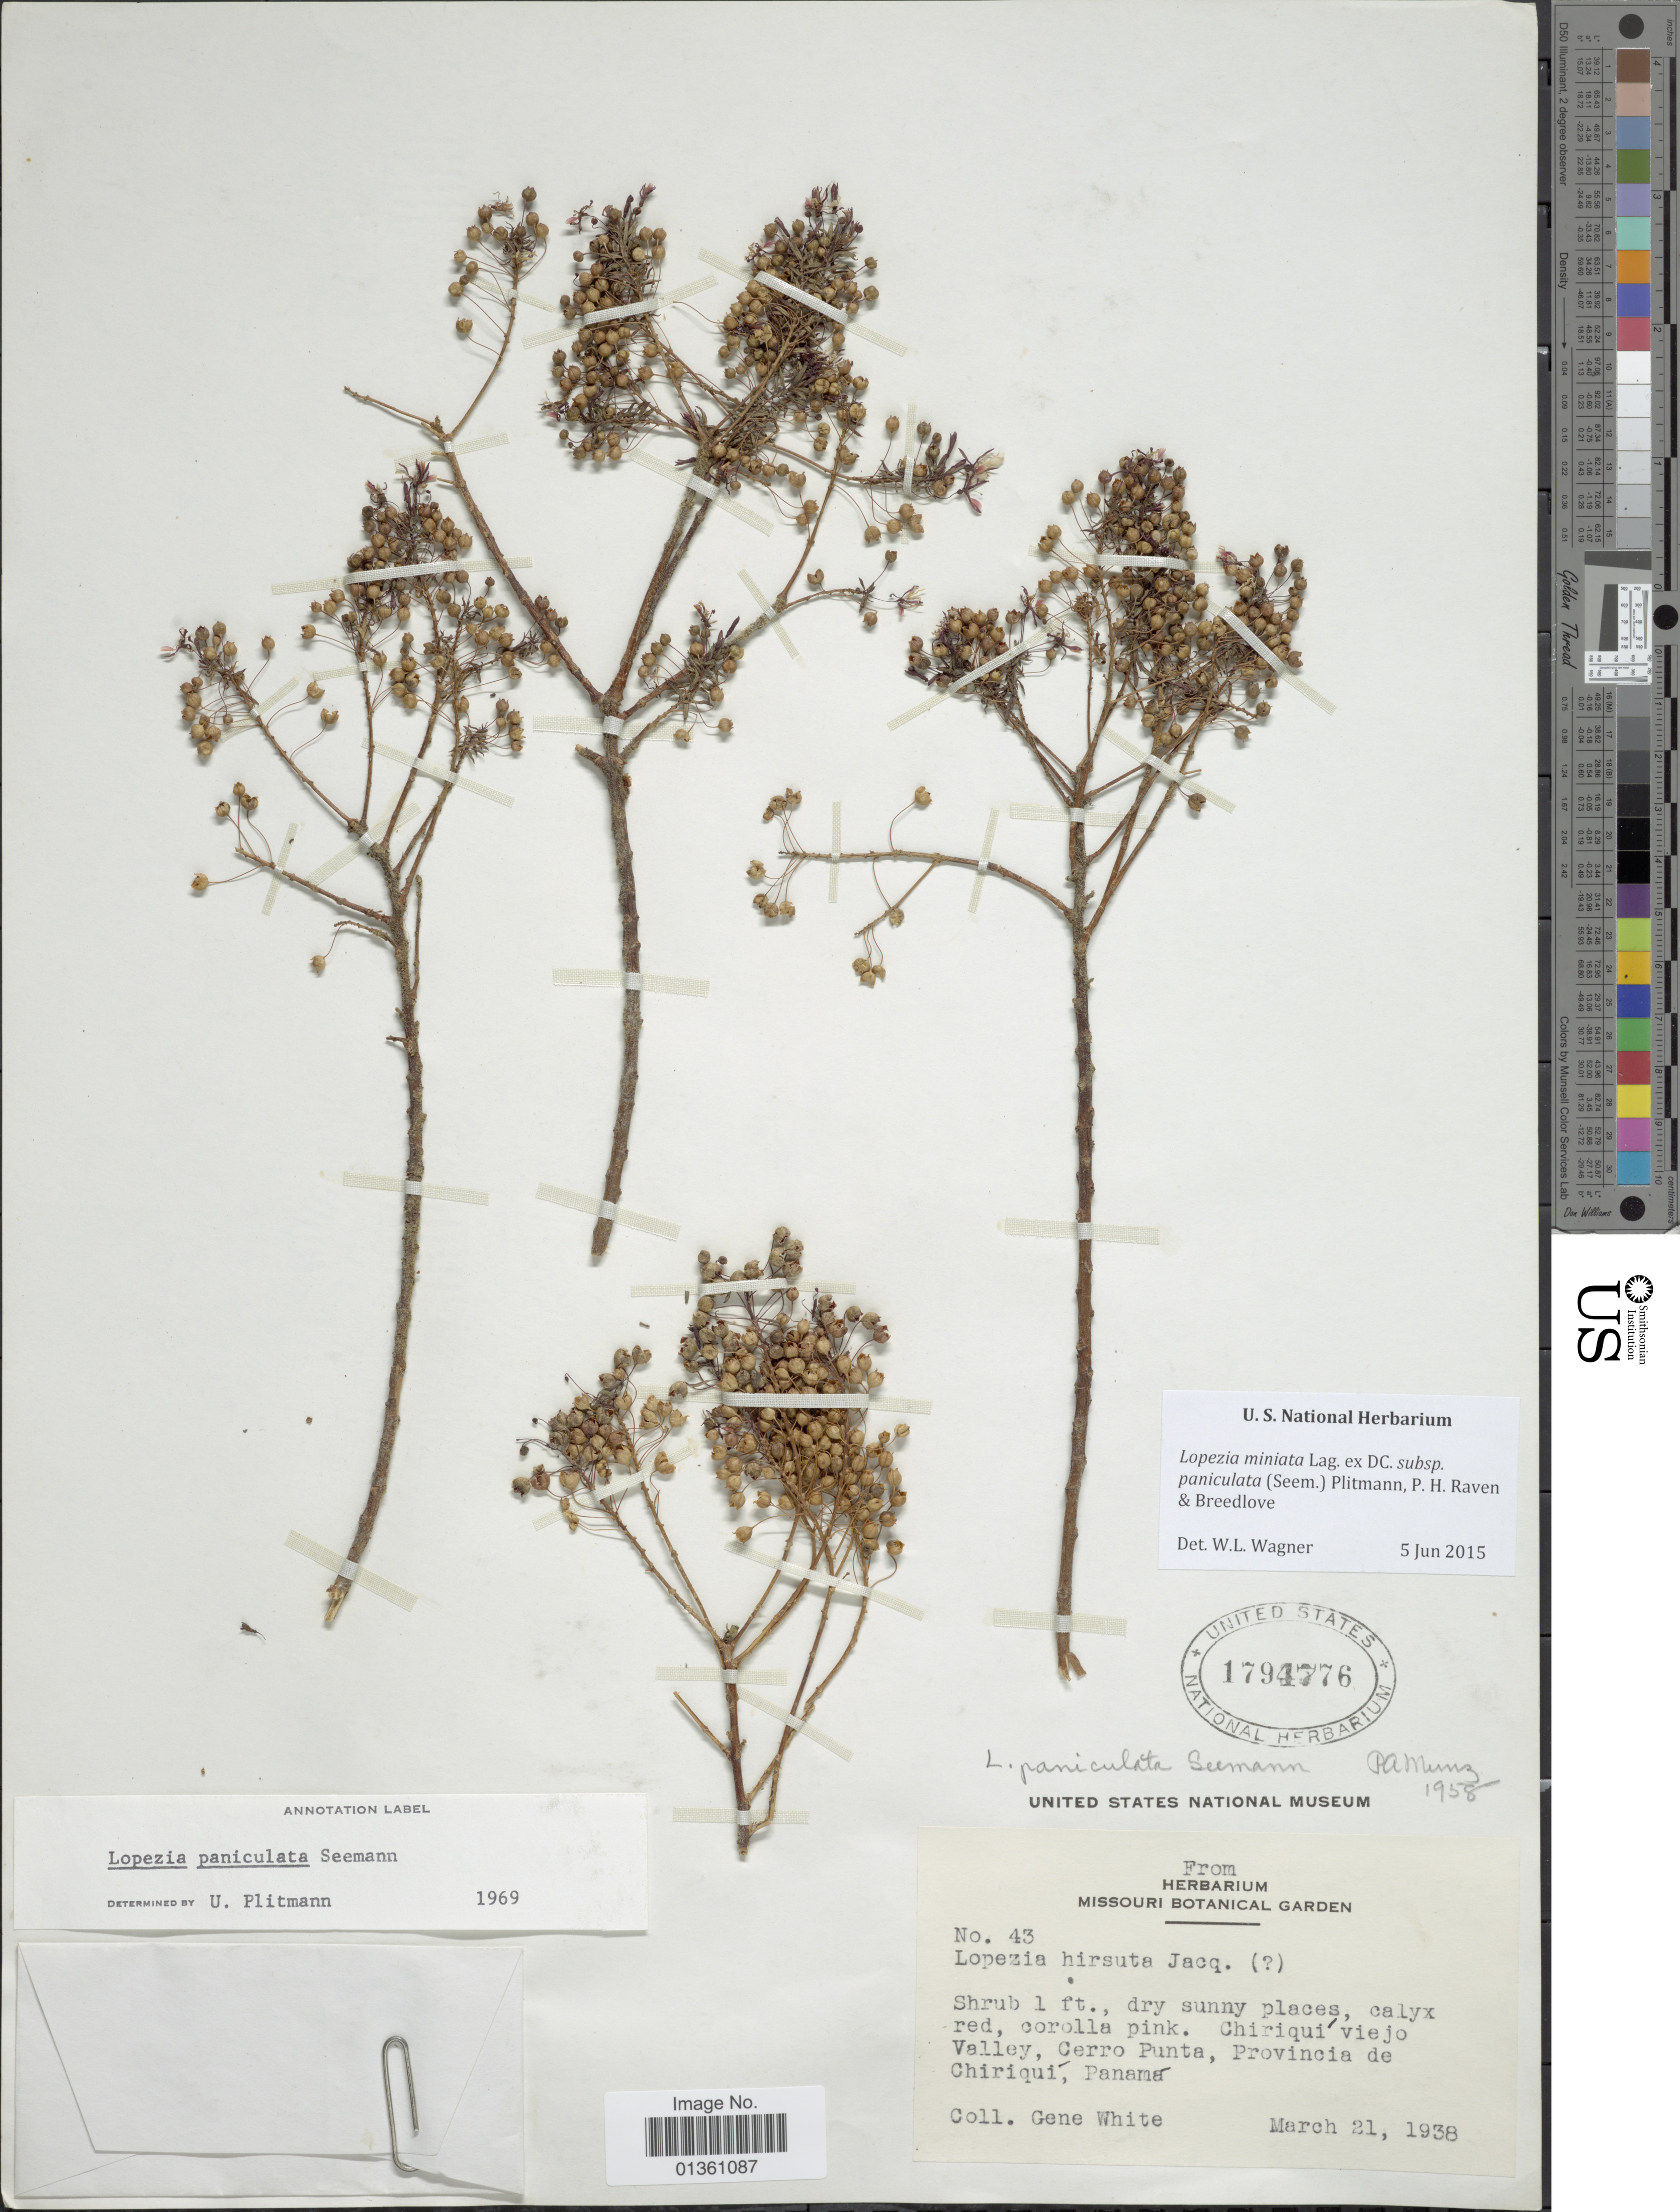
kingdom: Plantae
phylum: Tracheophyta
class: Magnoliopsida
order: Myrtales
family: Onagraceae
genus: Lopezia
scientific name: Lopezia miniata subsp. paniculata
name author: (Seem.) Plitmann et al.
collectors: G. White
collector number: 43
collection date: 1938-03-21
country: Panama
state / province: Chiriqui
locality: Cerro Punta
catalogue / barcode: US 1794776